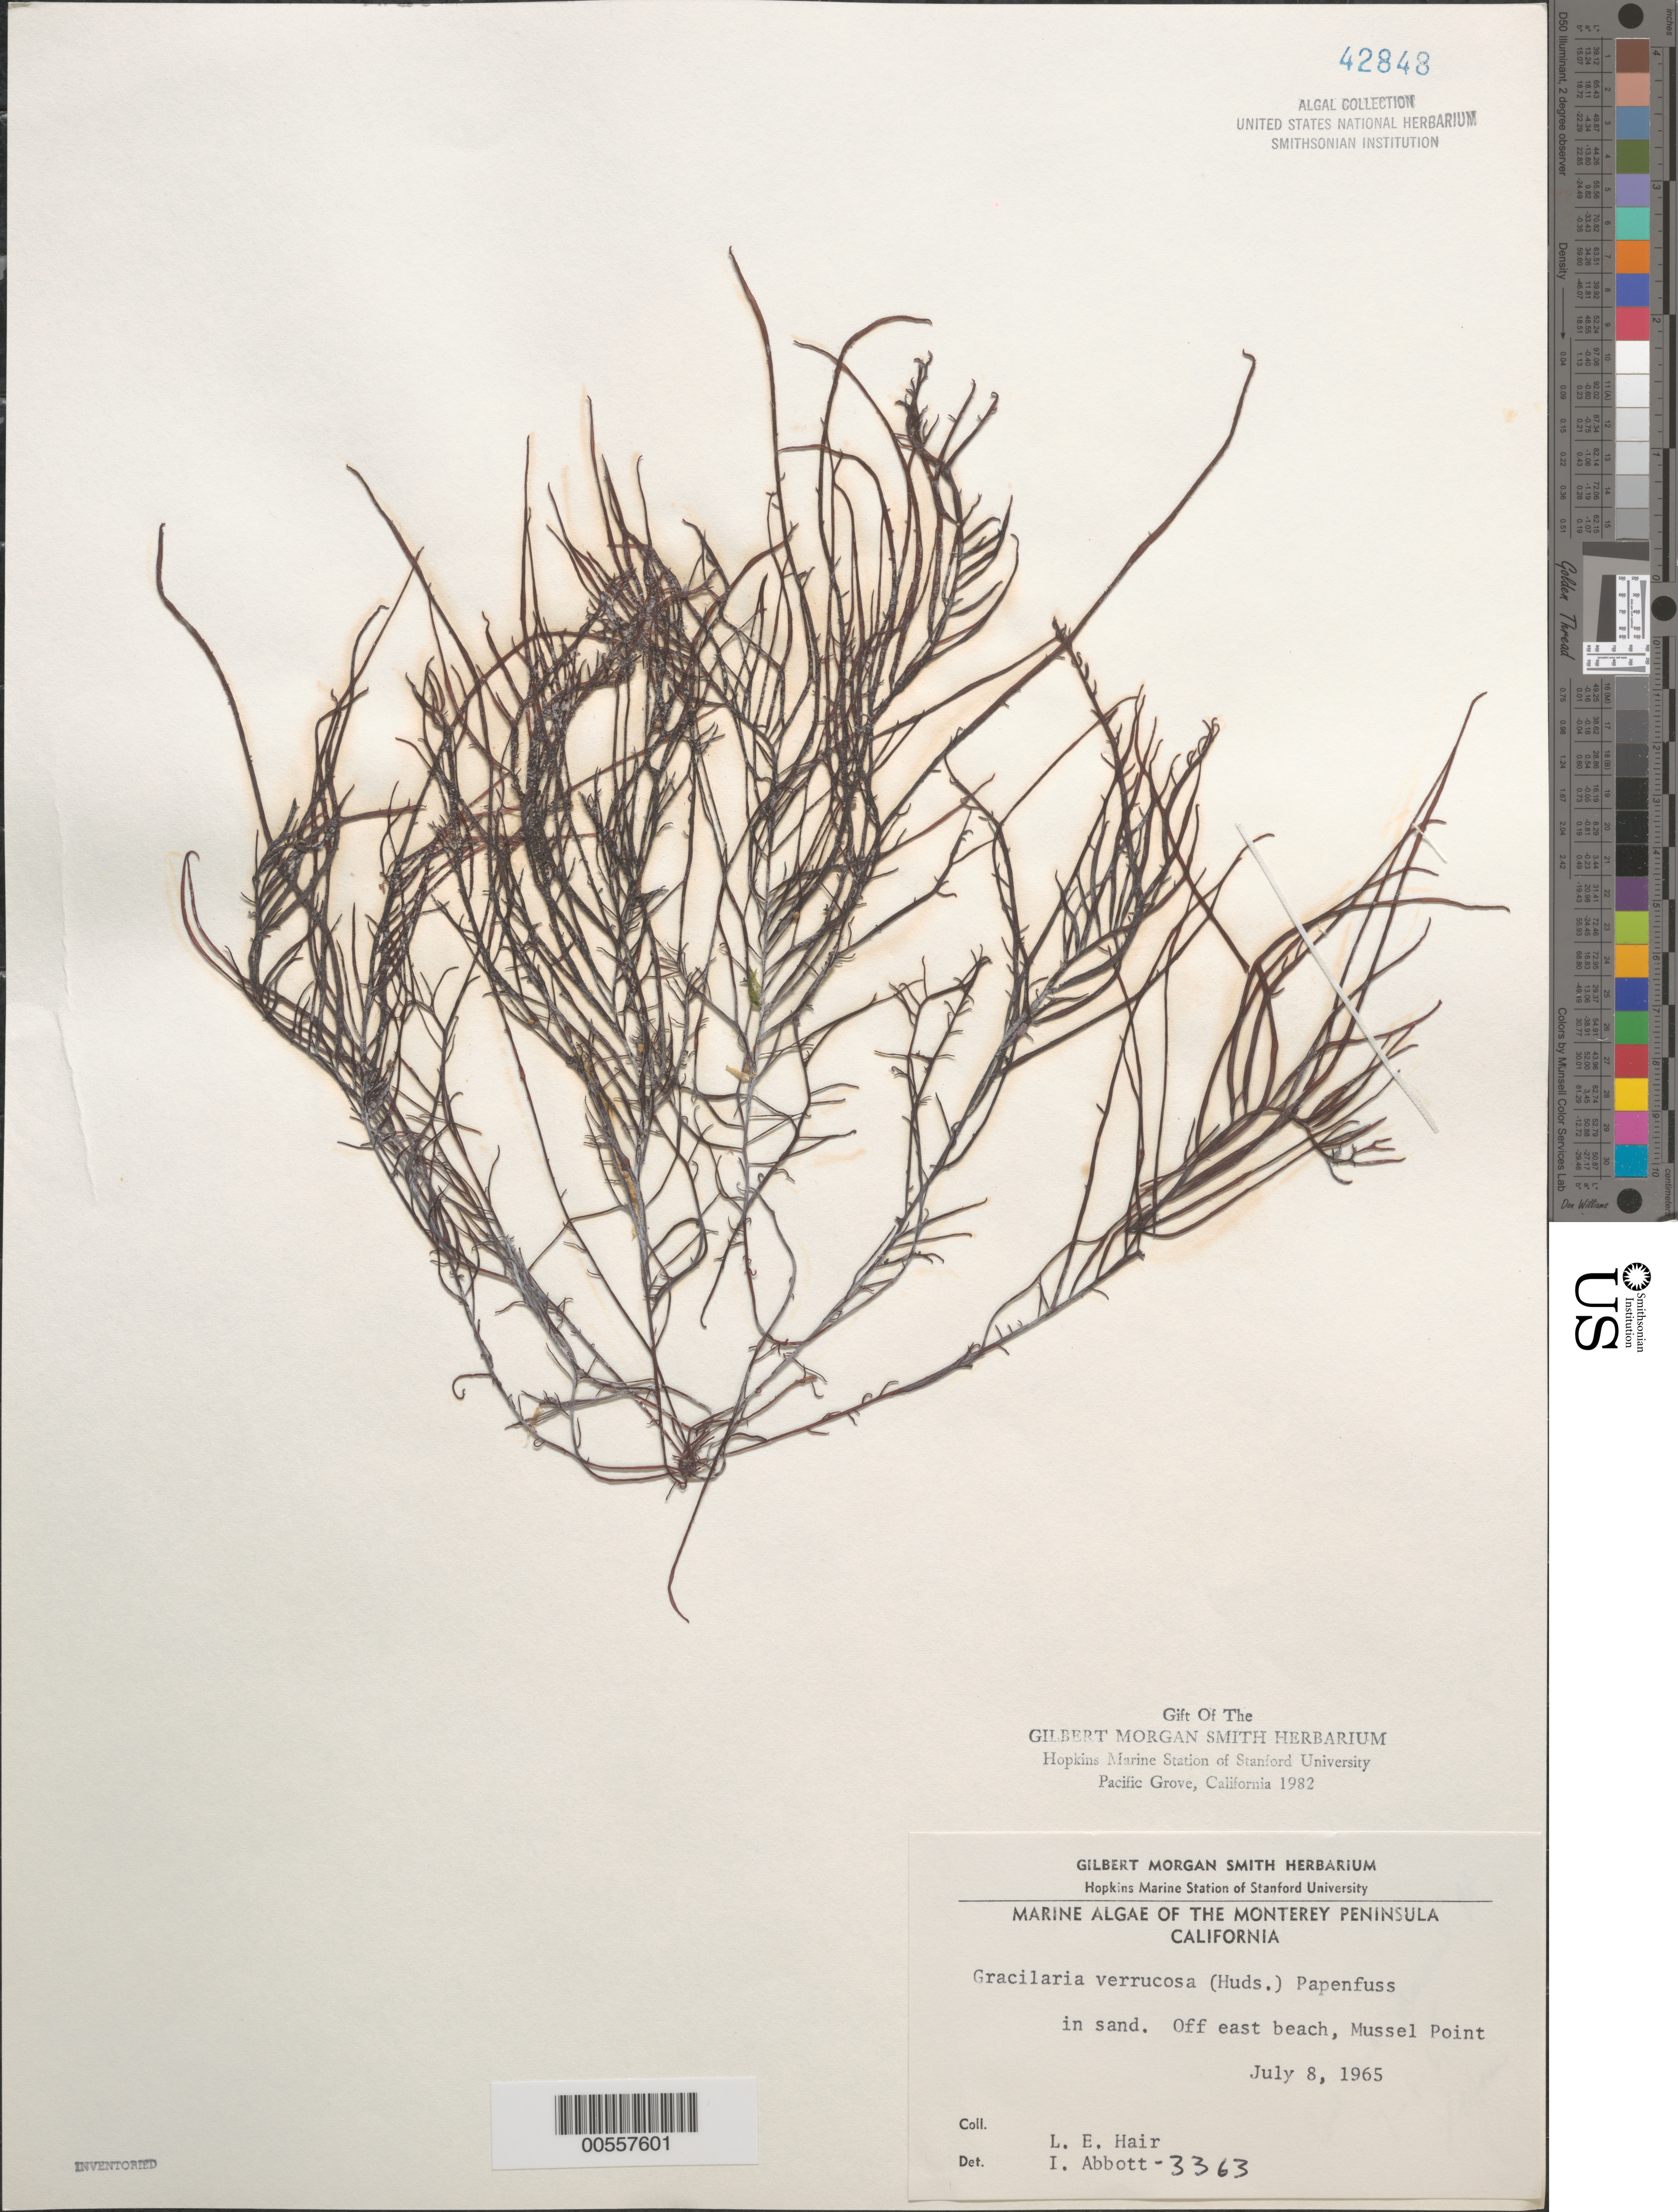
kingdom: Plantae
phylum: Rhodophyta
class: Florideophyceae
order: Gracilariales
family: Gracilariaceae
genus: Gracilariopsis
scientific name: Gracilariopsis longissima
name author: (S.G. Gmel.) Steentoft et al.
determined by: Algae name updating Project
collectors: L. Hair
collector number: IAA 3363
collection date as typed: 08 Jul 1965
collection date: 1965-07-08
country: United States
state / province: California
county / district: Monterey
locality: Mussel Point, off east beach, Monterey Peninsula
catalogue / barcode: US 42848